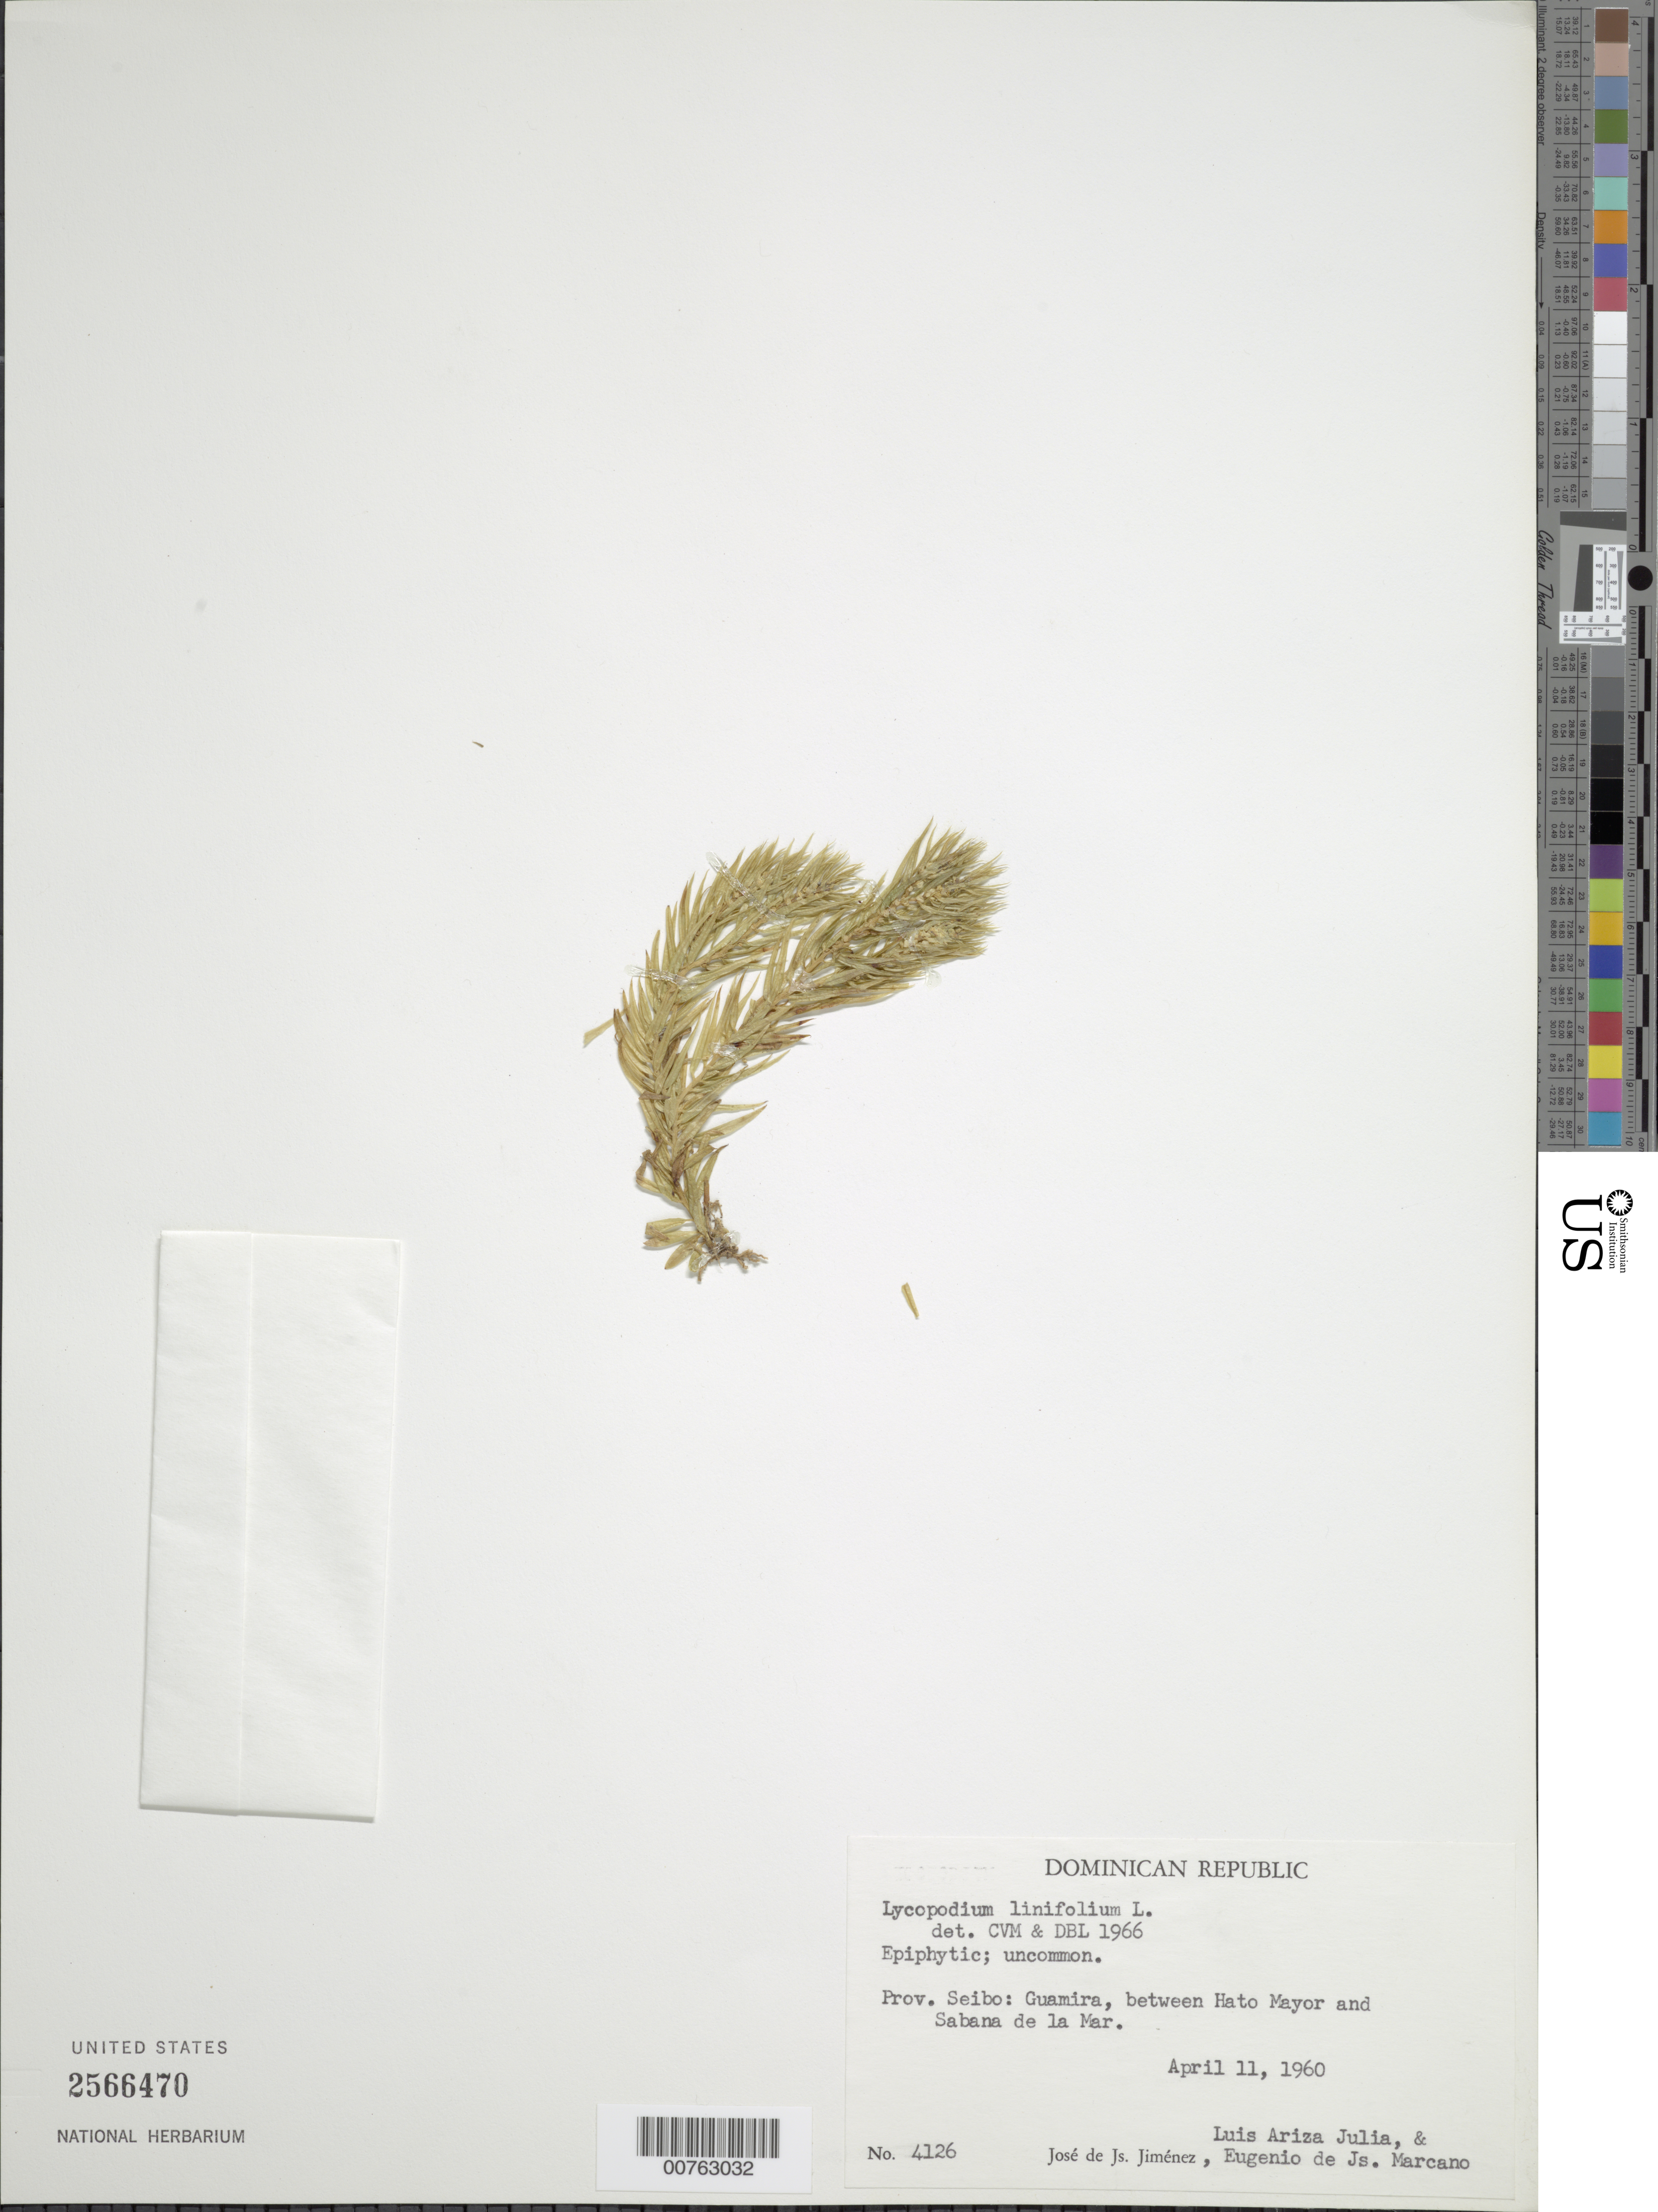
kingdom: Plantae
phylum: Tracheophyta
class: Lycopodiopsida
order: Lycopodiales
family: Lycopodiaceae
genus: Phlegmariurus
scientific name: Phlegmariurus linifolius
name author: (L.) B. Øllg.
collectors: J. J. Jiménez, L. Ariza-Julia & E. J. Marcano F.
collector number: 4126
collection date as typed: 11 Apr 1960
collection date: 1960-04-11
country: Dominican Republic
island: Hispaniola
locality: Prov. Seibo: Guamira, between Hato Mayor and Sabana de la Mar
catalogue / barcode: US 2566470